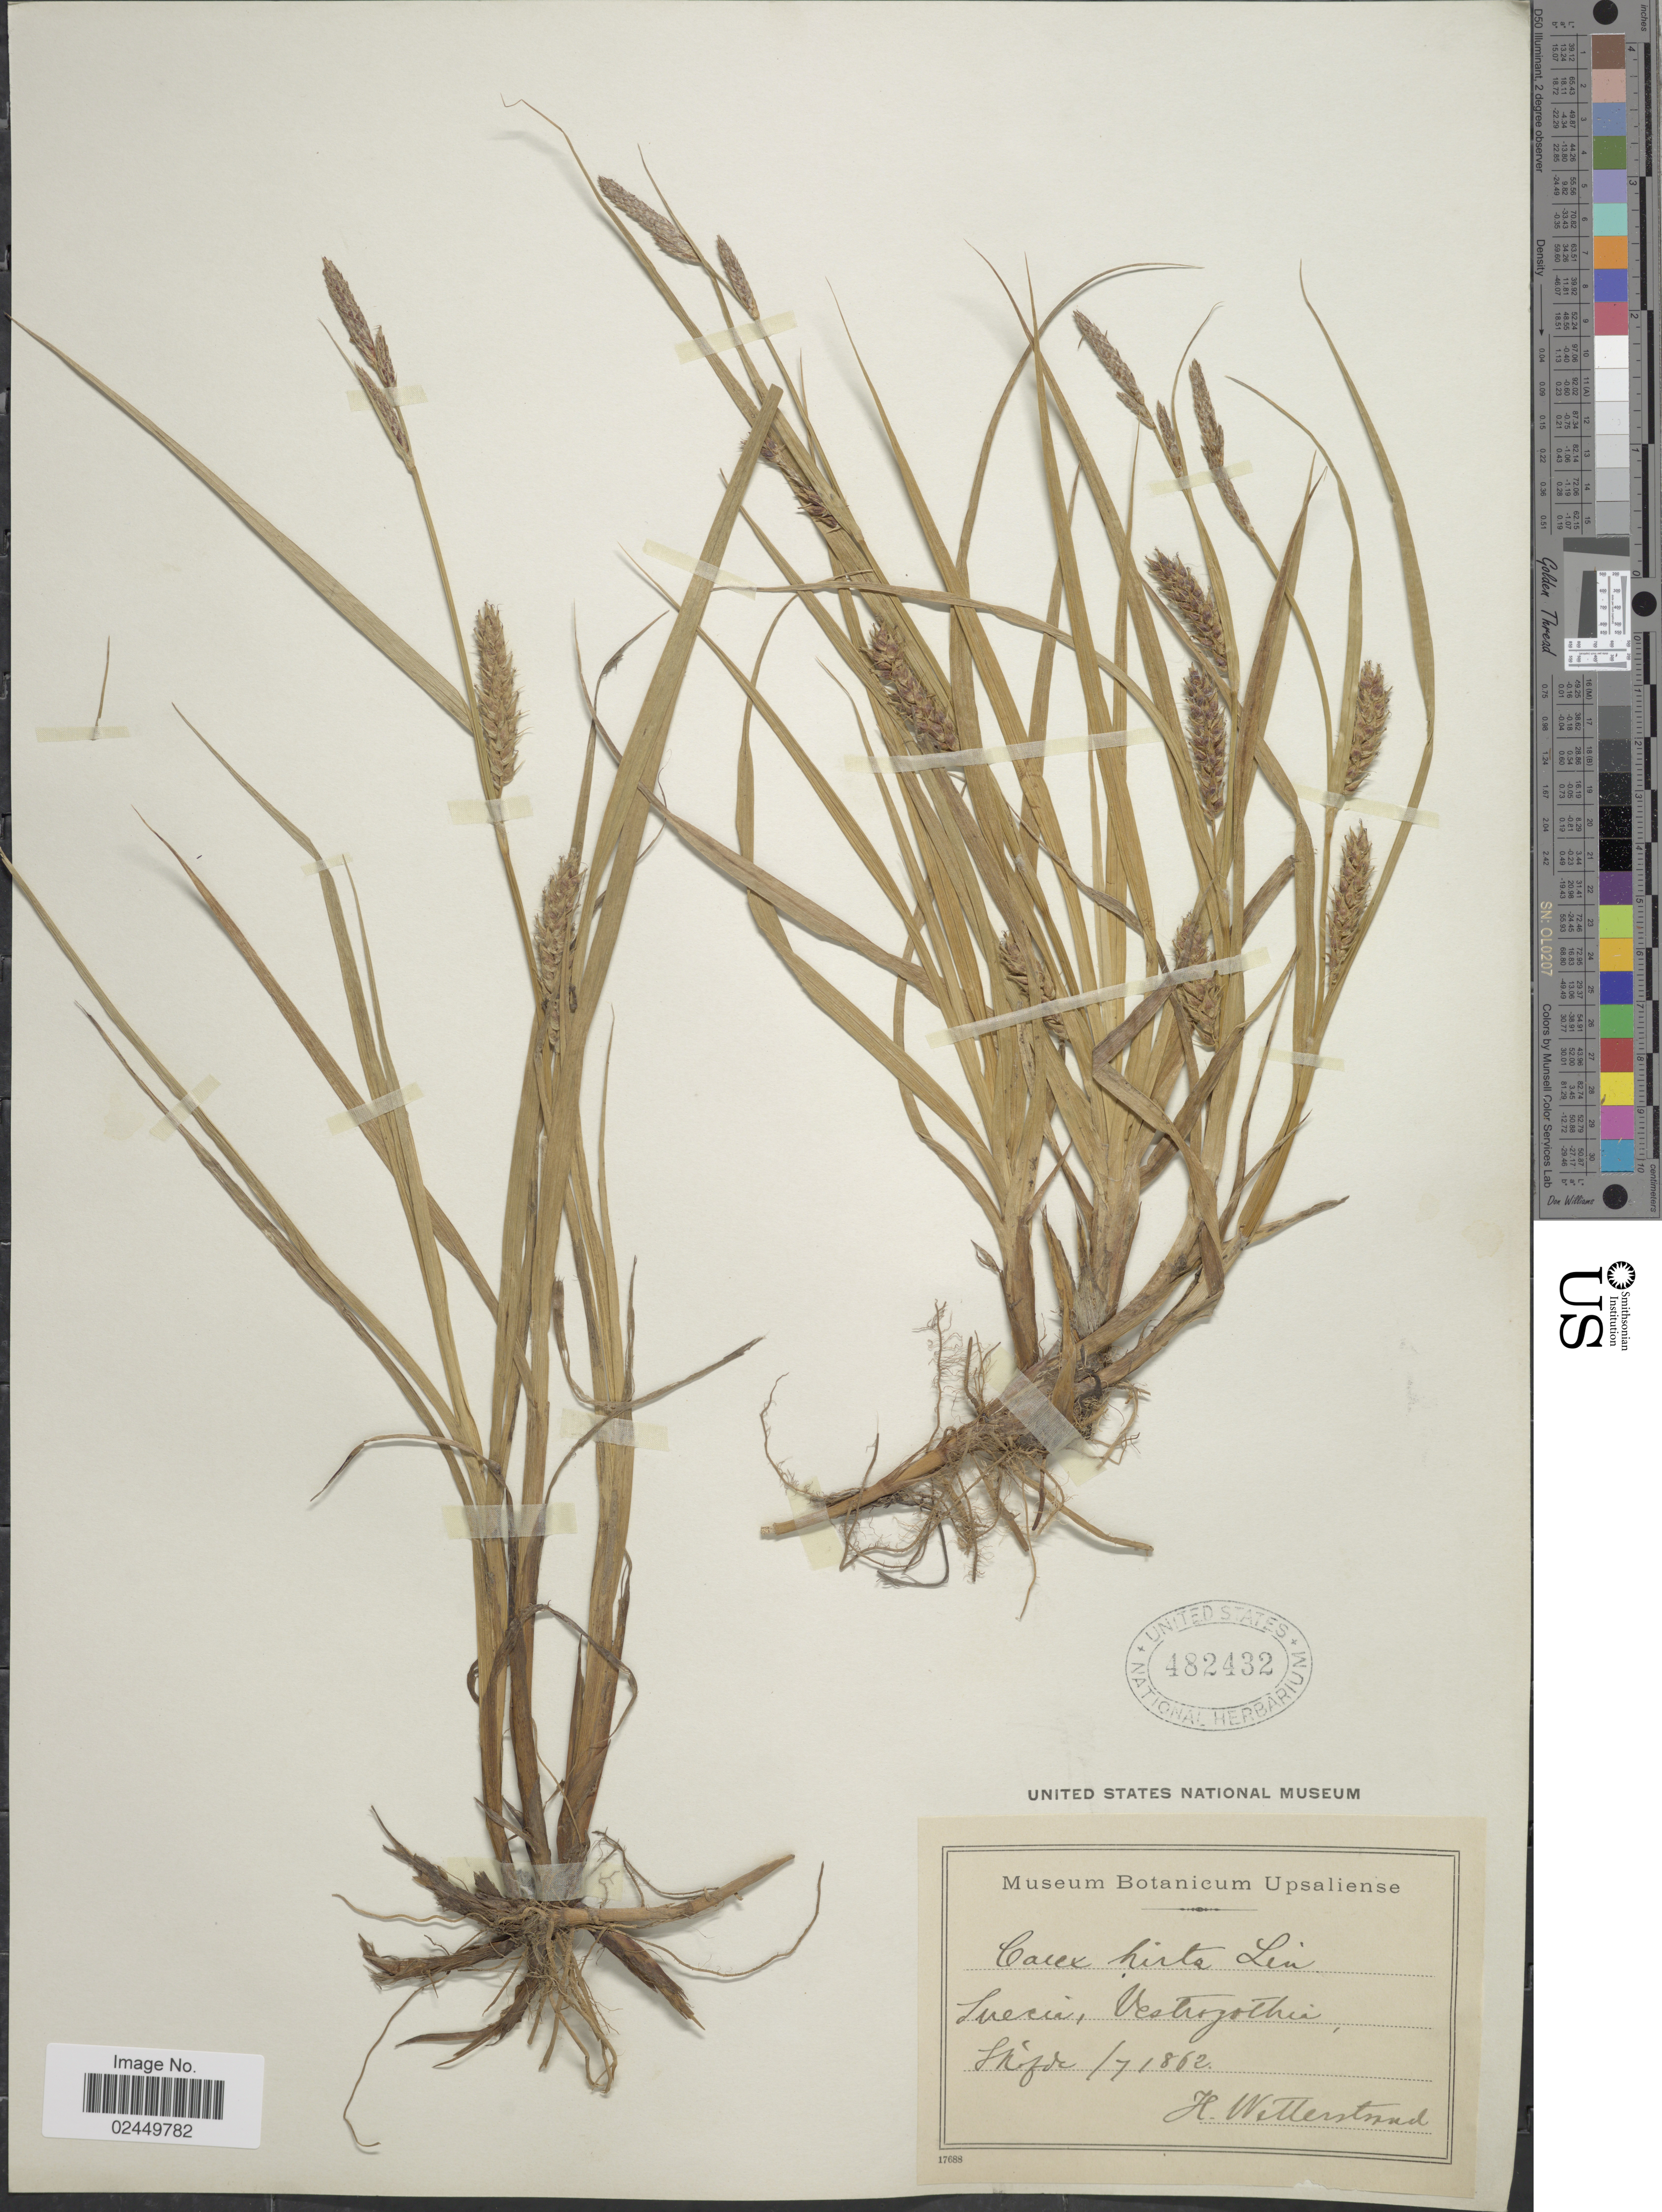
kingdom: Plantae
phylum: Tracheophyta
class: Liliopsida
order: Poales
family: Cyperaceae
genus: Carex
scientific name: Carex hirta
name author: L.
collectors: H. Wetterstrand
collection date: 1962-07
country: Sweden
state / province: Västra Götaland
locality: Suecia, Vestrogothia, Skofde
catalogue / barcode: US 482432